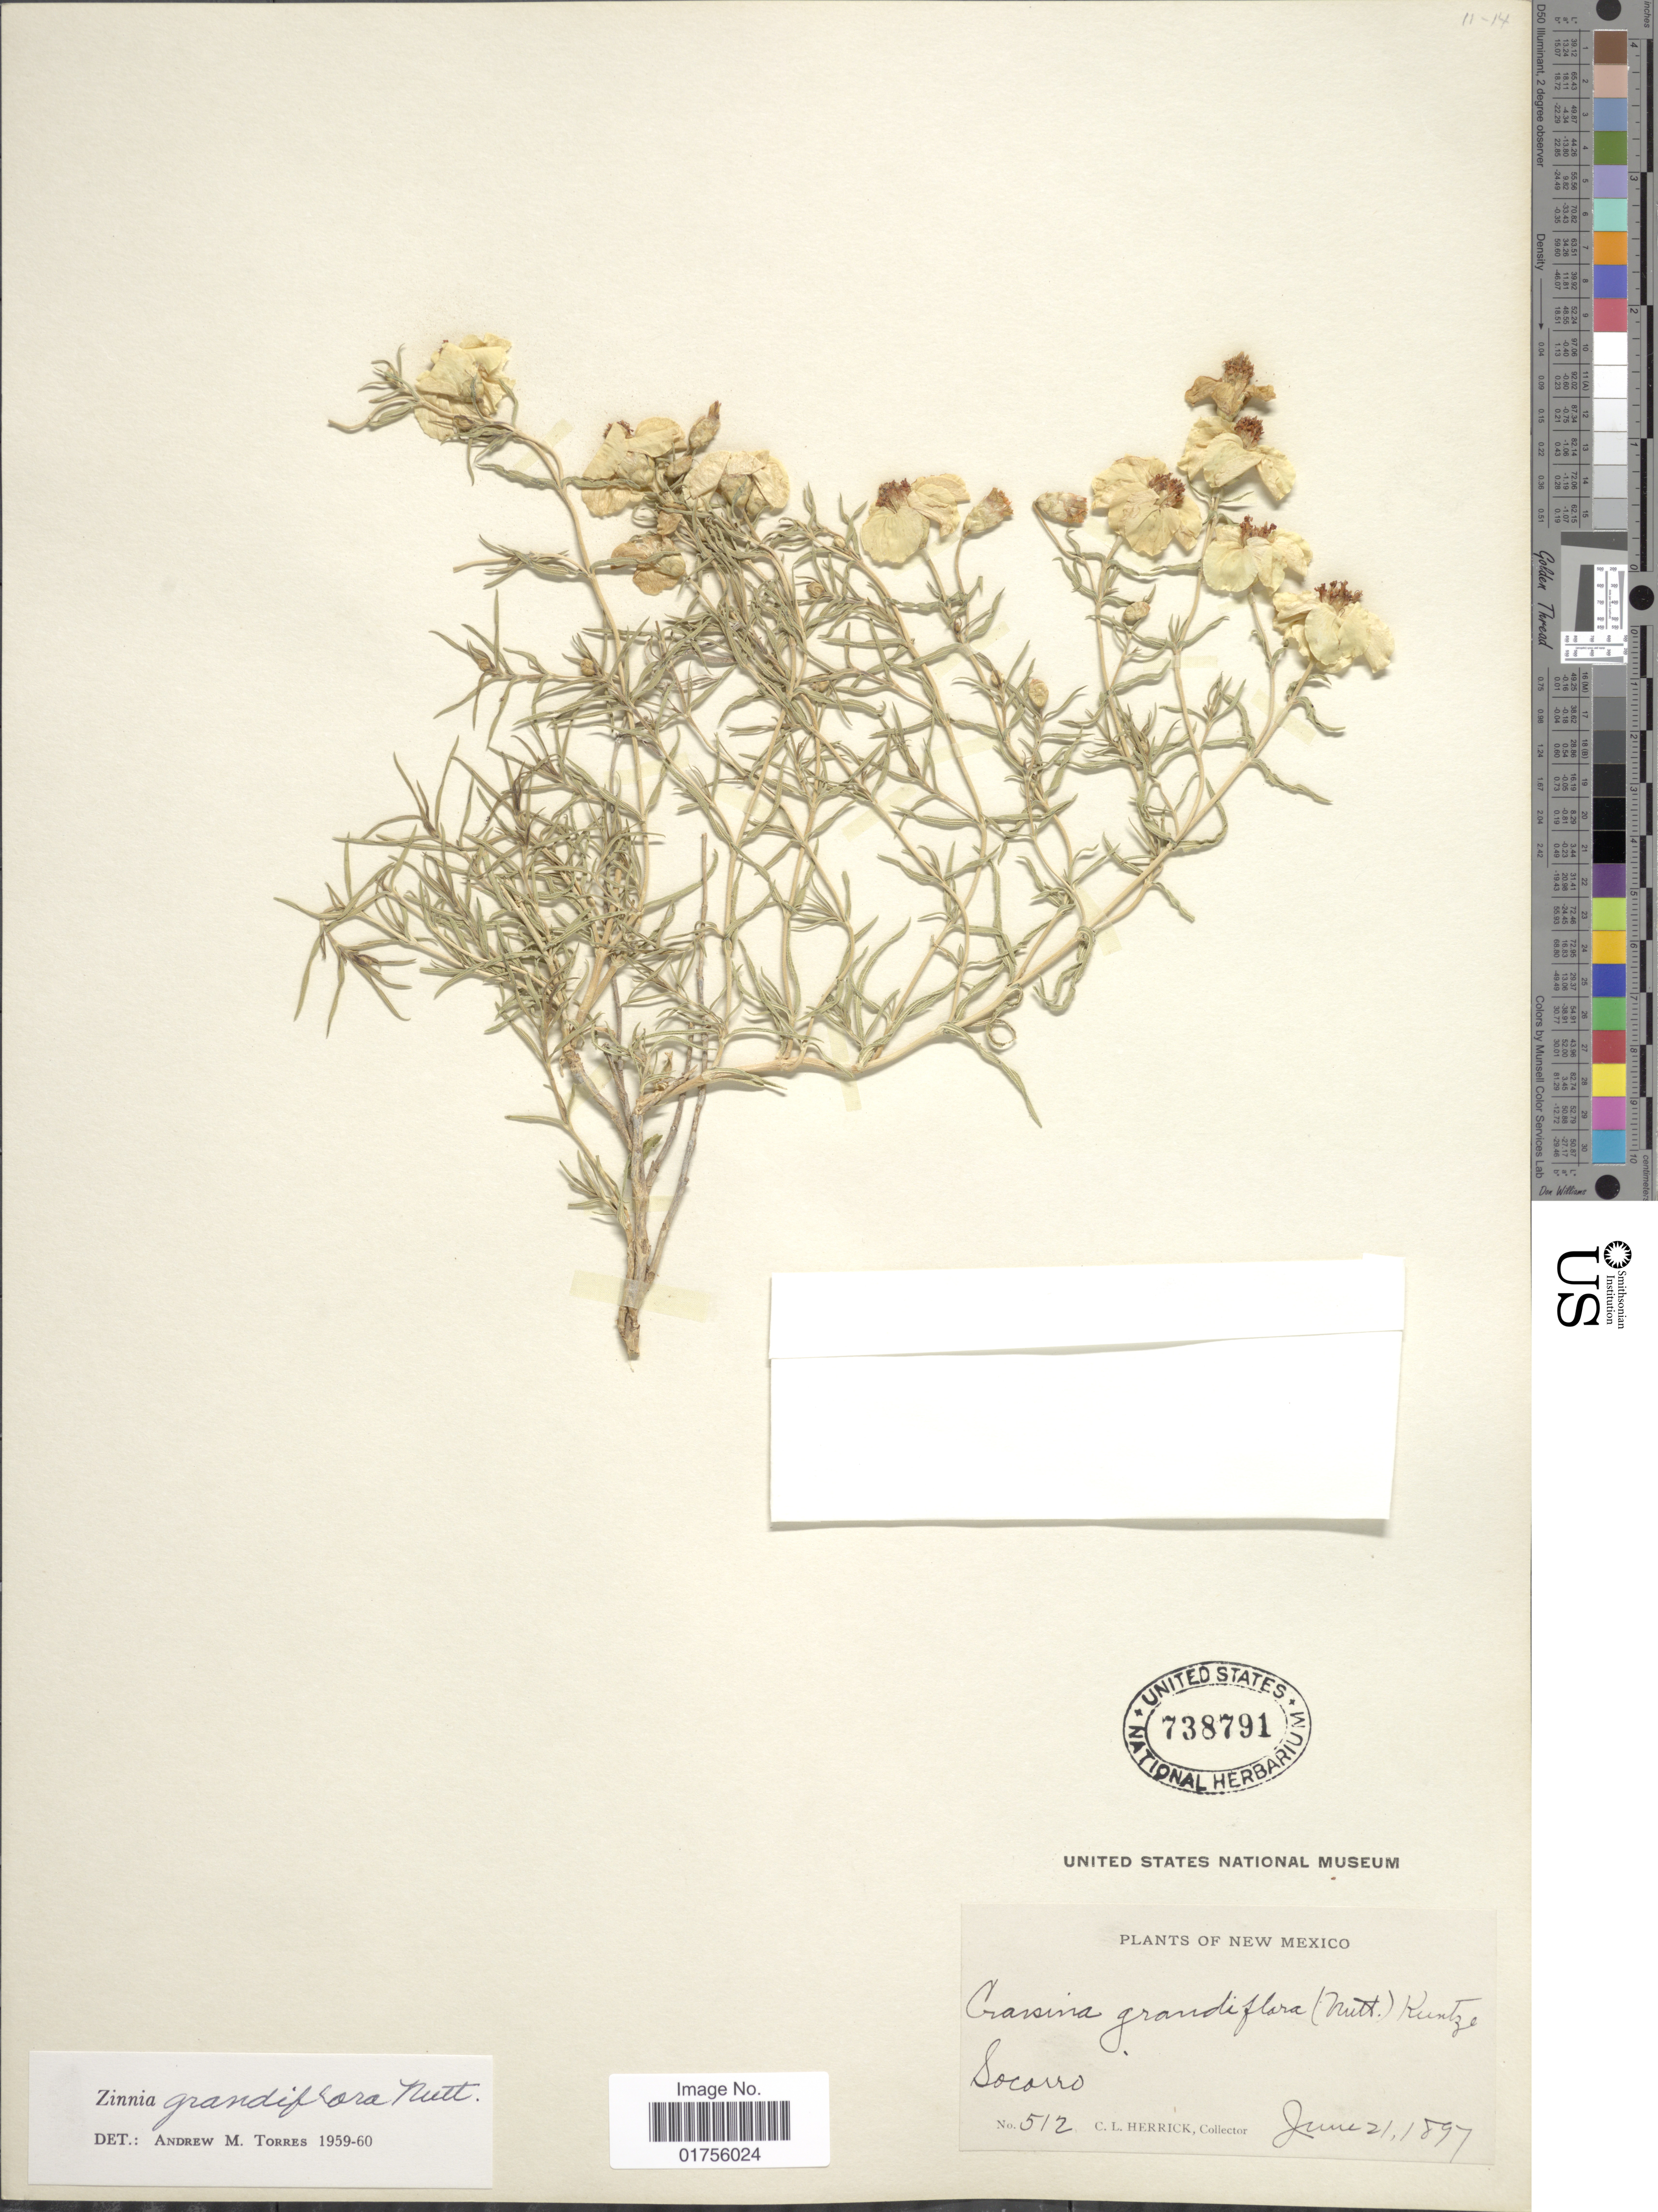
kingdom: Plantae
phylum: Tracheophyta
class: Magnoliopsida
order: Asterales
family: Asteraceae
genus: Zinnia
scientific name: Zinnia grandiflora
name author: Nutt.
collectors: C. Herrick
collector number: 512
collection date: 1897-06-21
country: United States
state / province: New Mexico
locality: Socorro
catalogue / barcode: US 738791